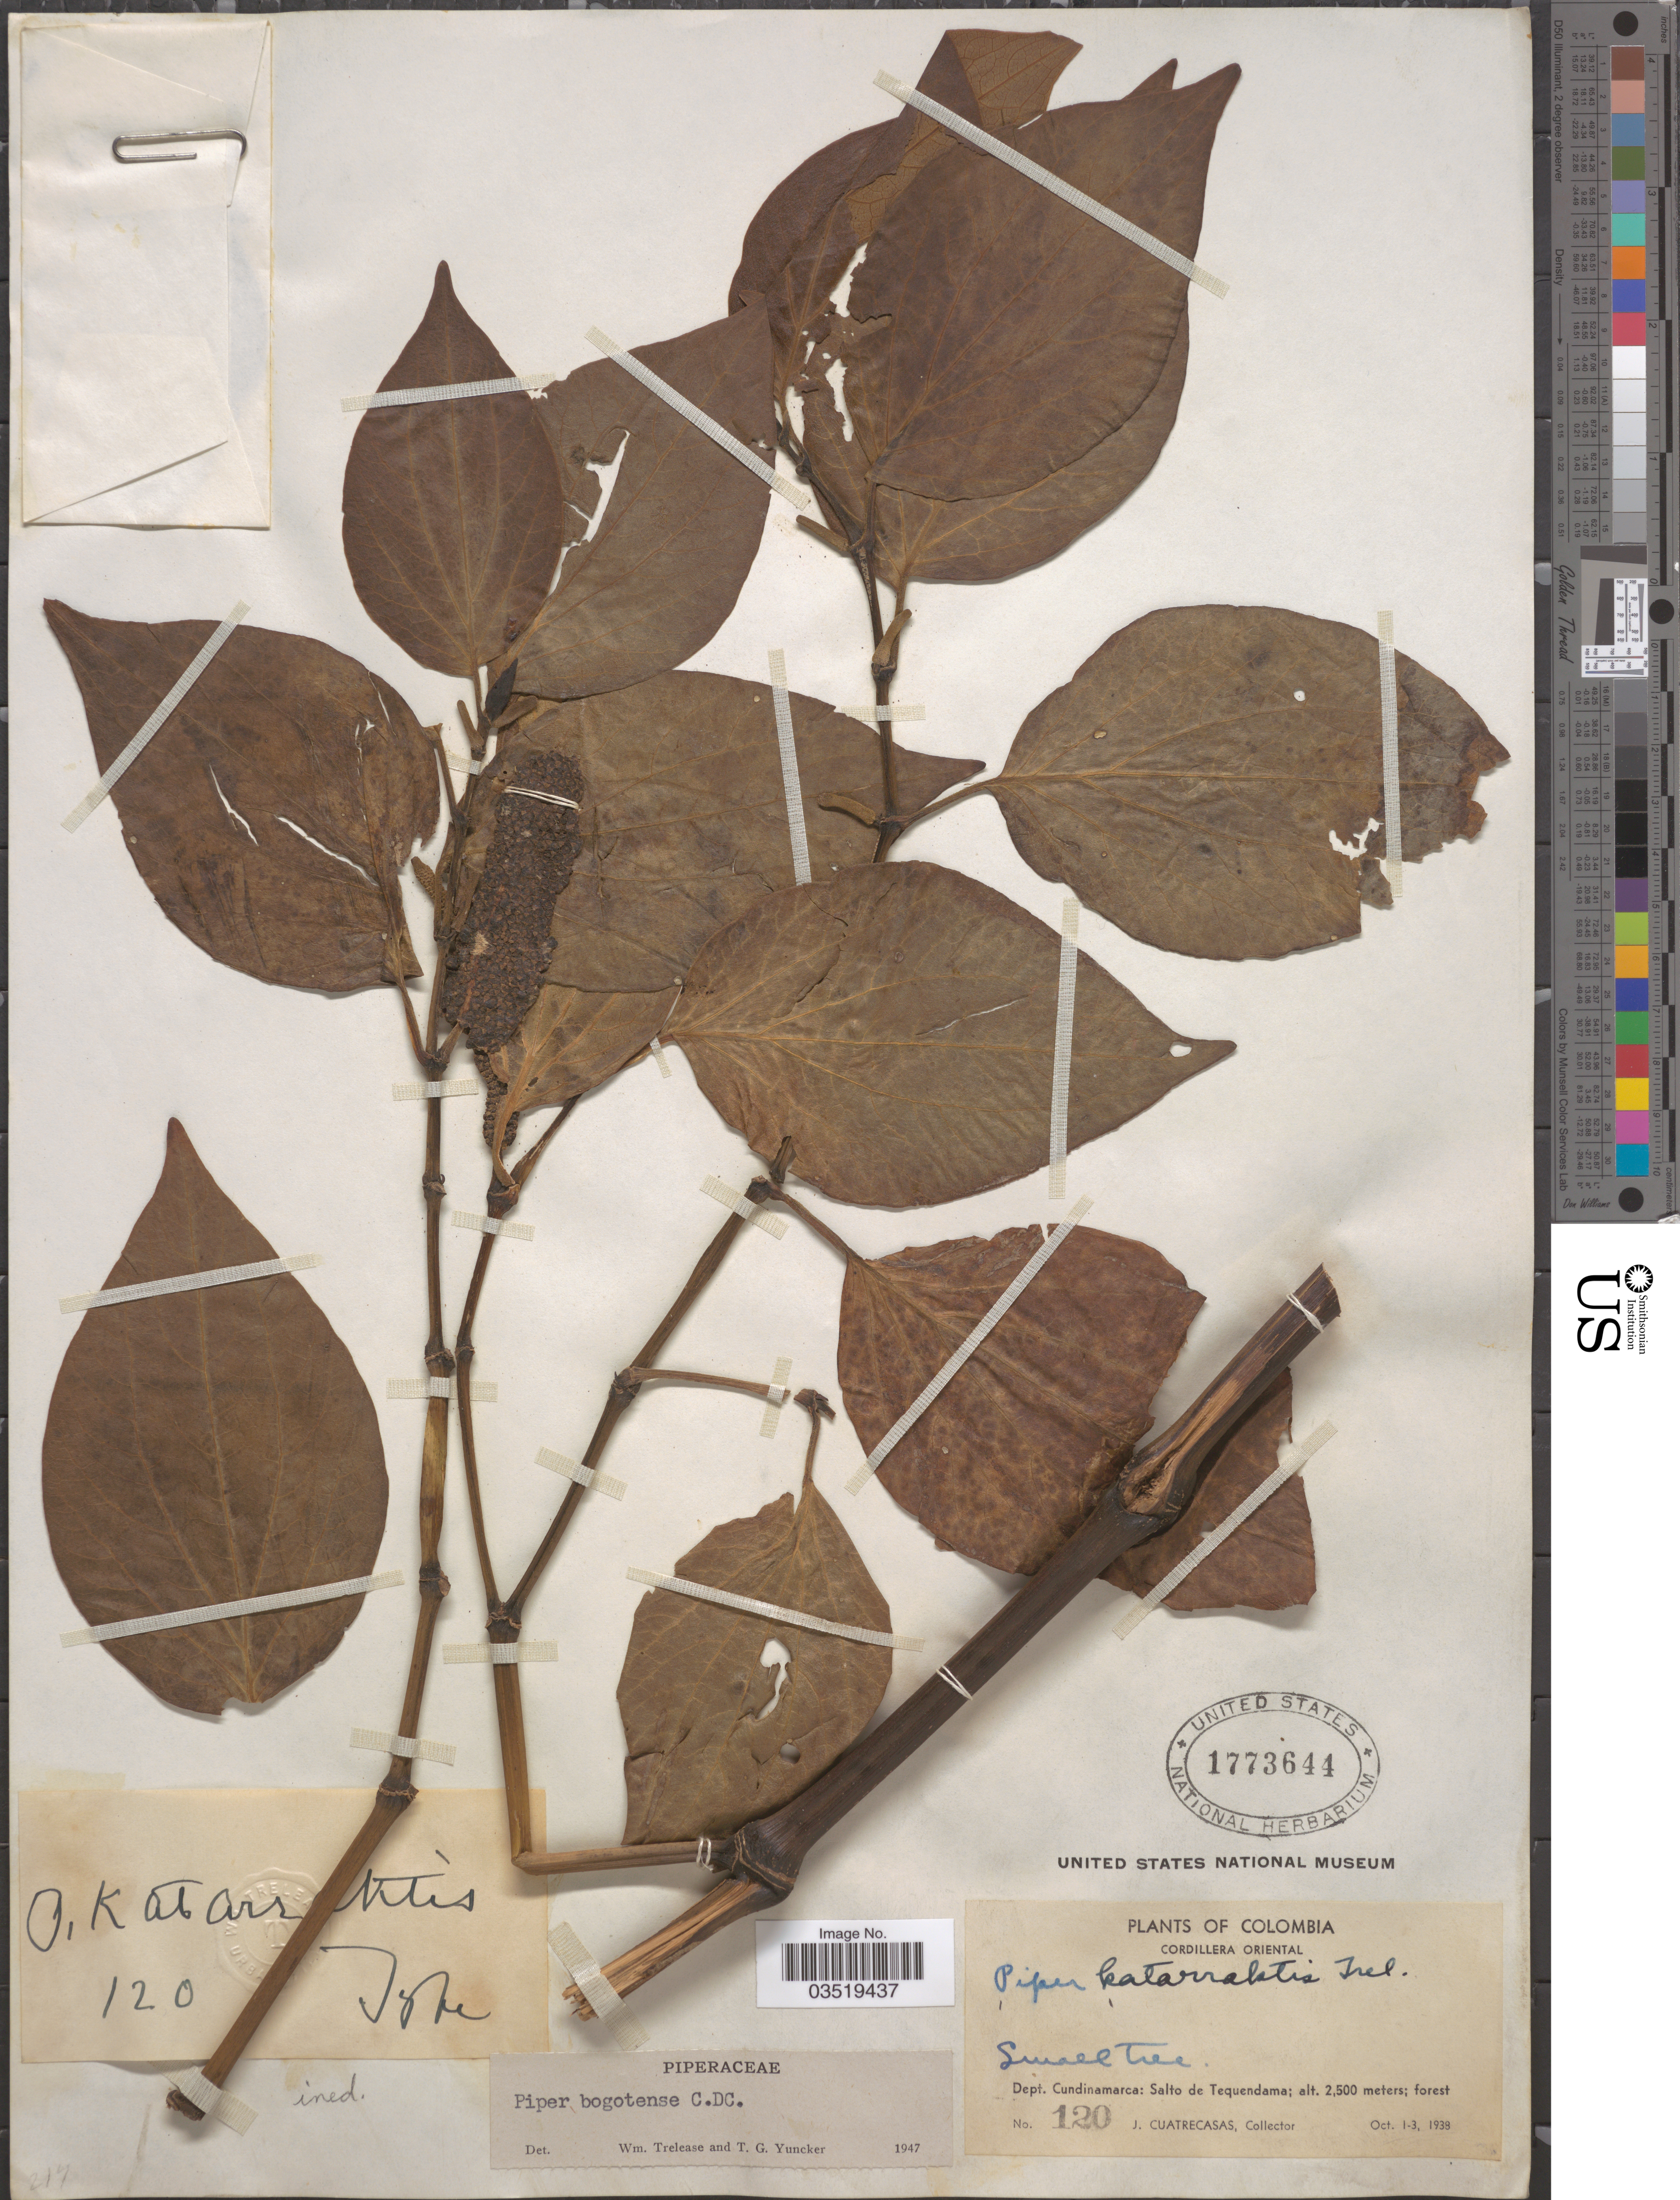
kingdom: Plantae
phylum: Tracheophyta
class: Magnoliopsida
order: Piperales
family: Piperaceae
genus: Piper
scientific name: Piper bogotense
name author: C. DC.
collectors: J. Cuatrecasas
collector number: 120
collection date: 1938-10-01/1938-10-03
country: Colombia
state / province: Cundinamarca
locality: Cordillera Oriental. Dept. Cundinamarca: Salto de Tequendama.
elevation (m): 2500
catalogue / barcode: US 1773644